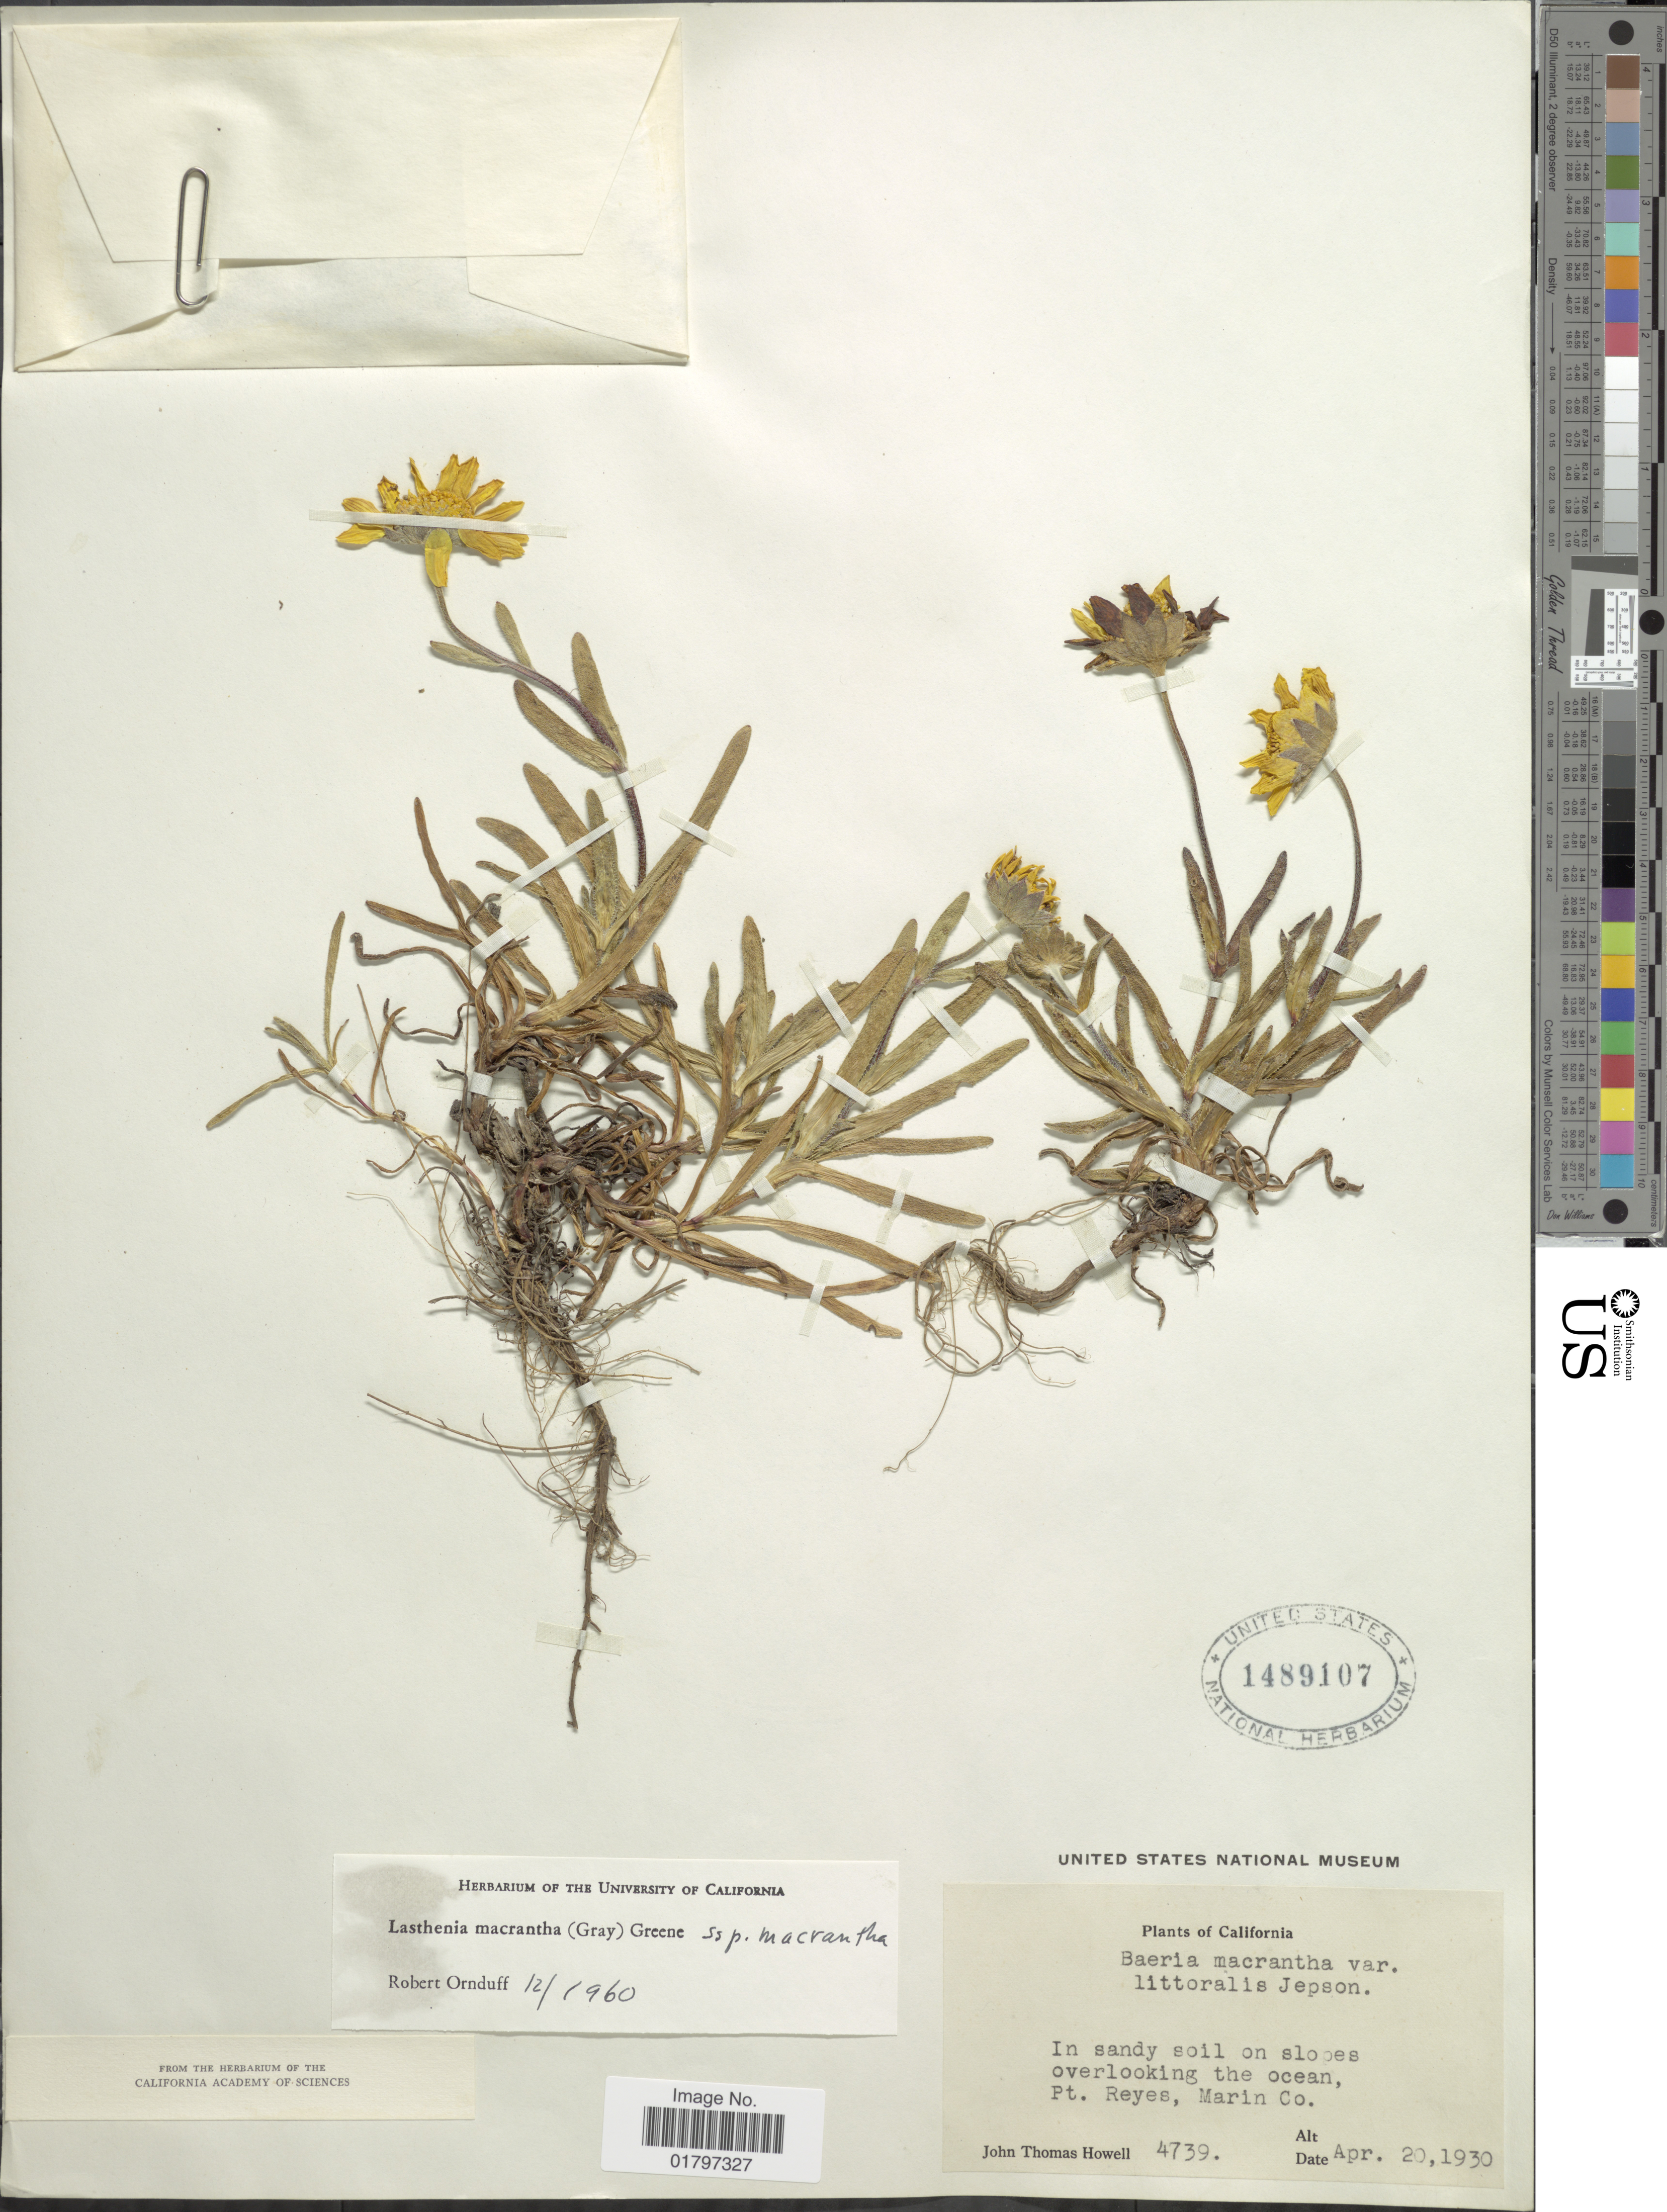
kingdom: Plantae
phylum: Tracheophyta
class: Magnoliopsida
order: Asterales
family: Asteraceae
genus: Lasthenia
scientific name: Lasthenia lasthemia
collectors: J. T. Howell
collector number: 4739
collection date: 1930-04-20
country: United States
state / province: California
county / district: Marin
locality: In sandy soil on slopes overlooking the ocean, Pt. Reyes, Marin Co.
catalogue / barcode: US 1489107